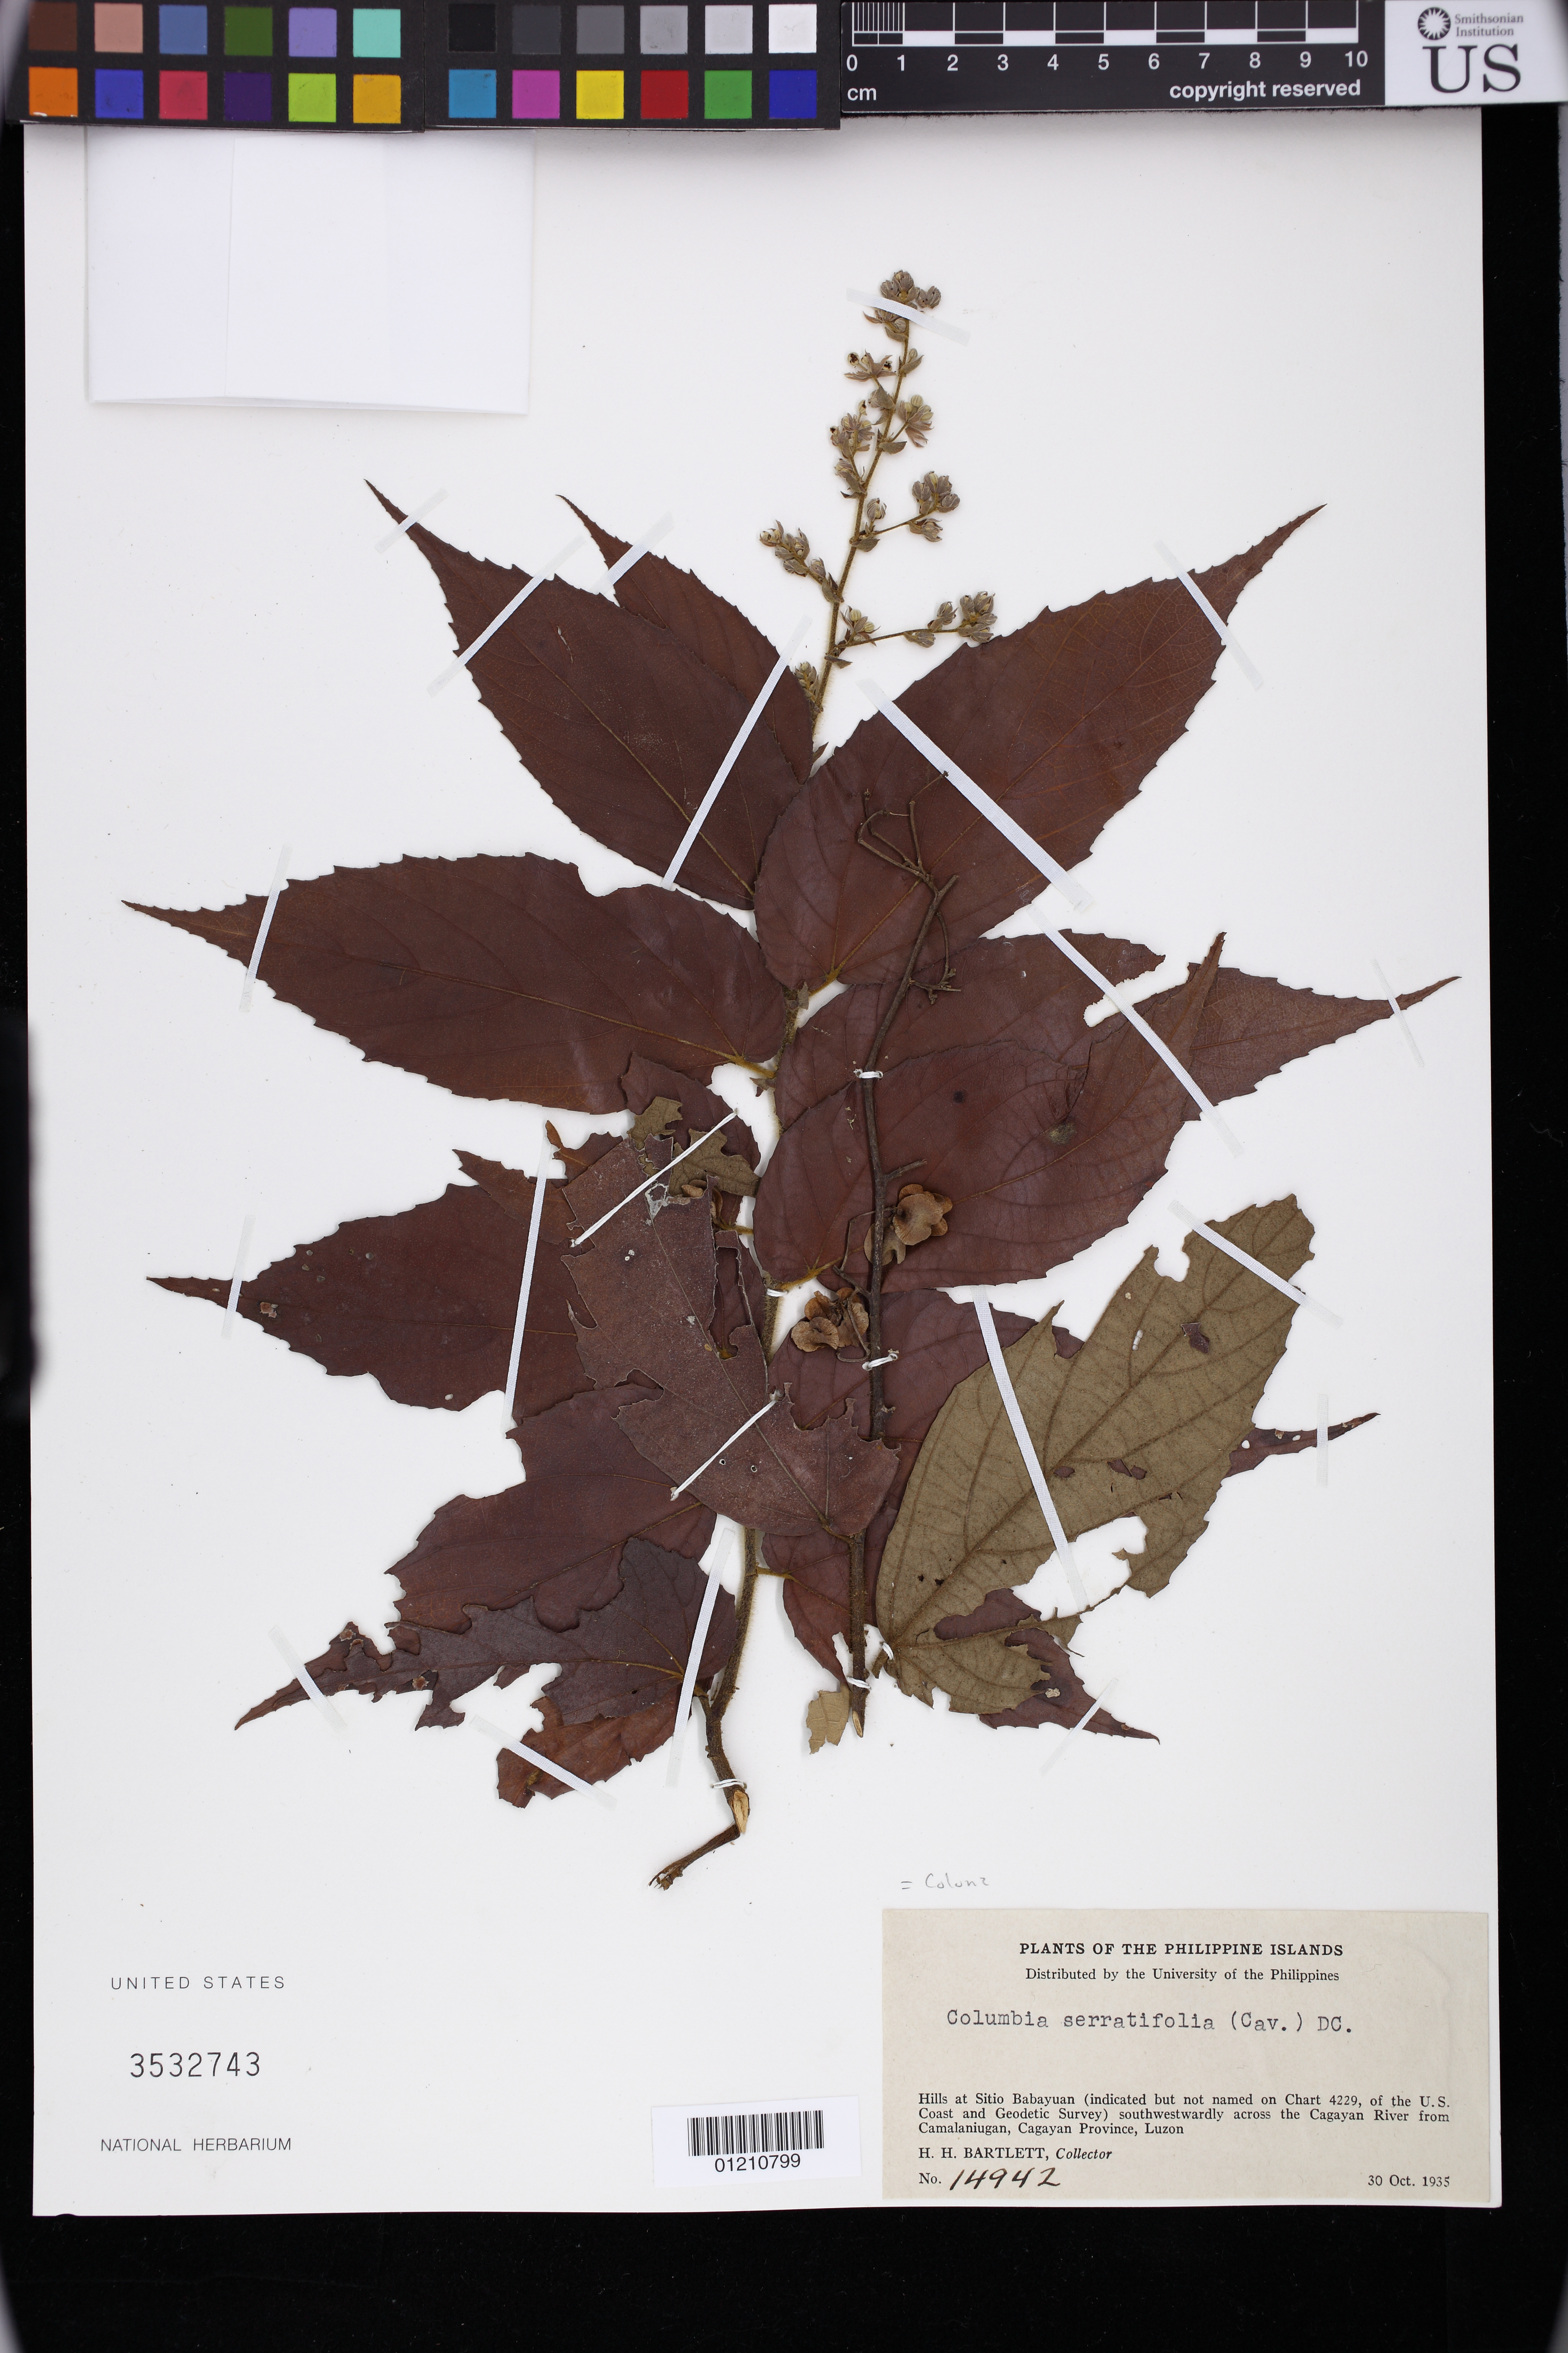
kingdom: Plantae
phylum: Tracheophyta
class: Magnoliopsida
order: Malvales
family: Malvaceae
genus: Colona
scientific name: Colona serratifolia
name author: Cav.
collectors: H. H. Bartlett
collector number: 14942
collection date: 1935-10-30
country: Philippines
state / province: Cagayan Valley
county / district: Cagayan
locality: Luzon. Hills at (Sito)Babayuan (indicated but not named on Chart 4229, of the U.S. Coast and Geodetic Survey) southwestwardly across the Cagayan River from Camalaniugan, Cagayan Province, Luzon.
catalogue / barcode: US 3532743